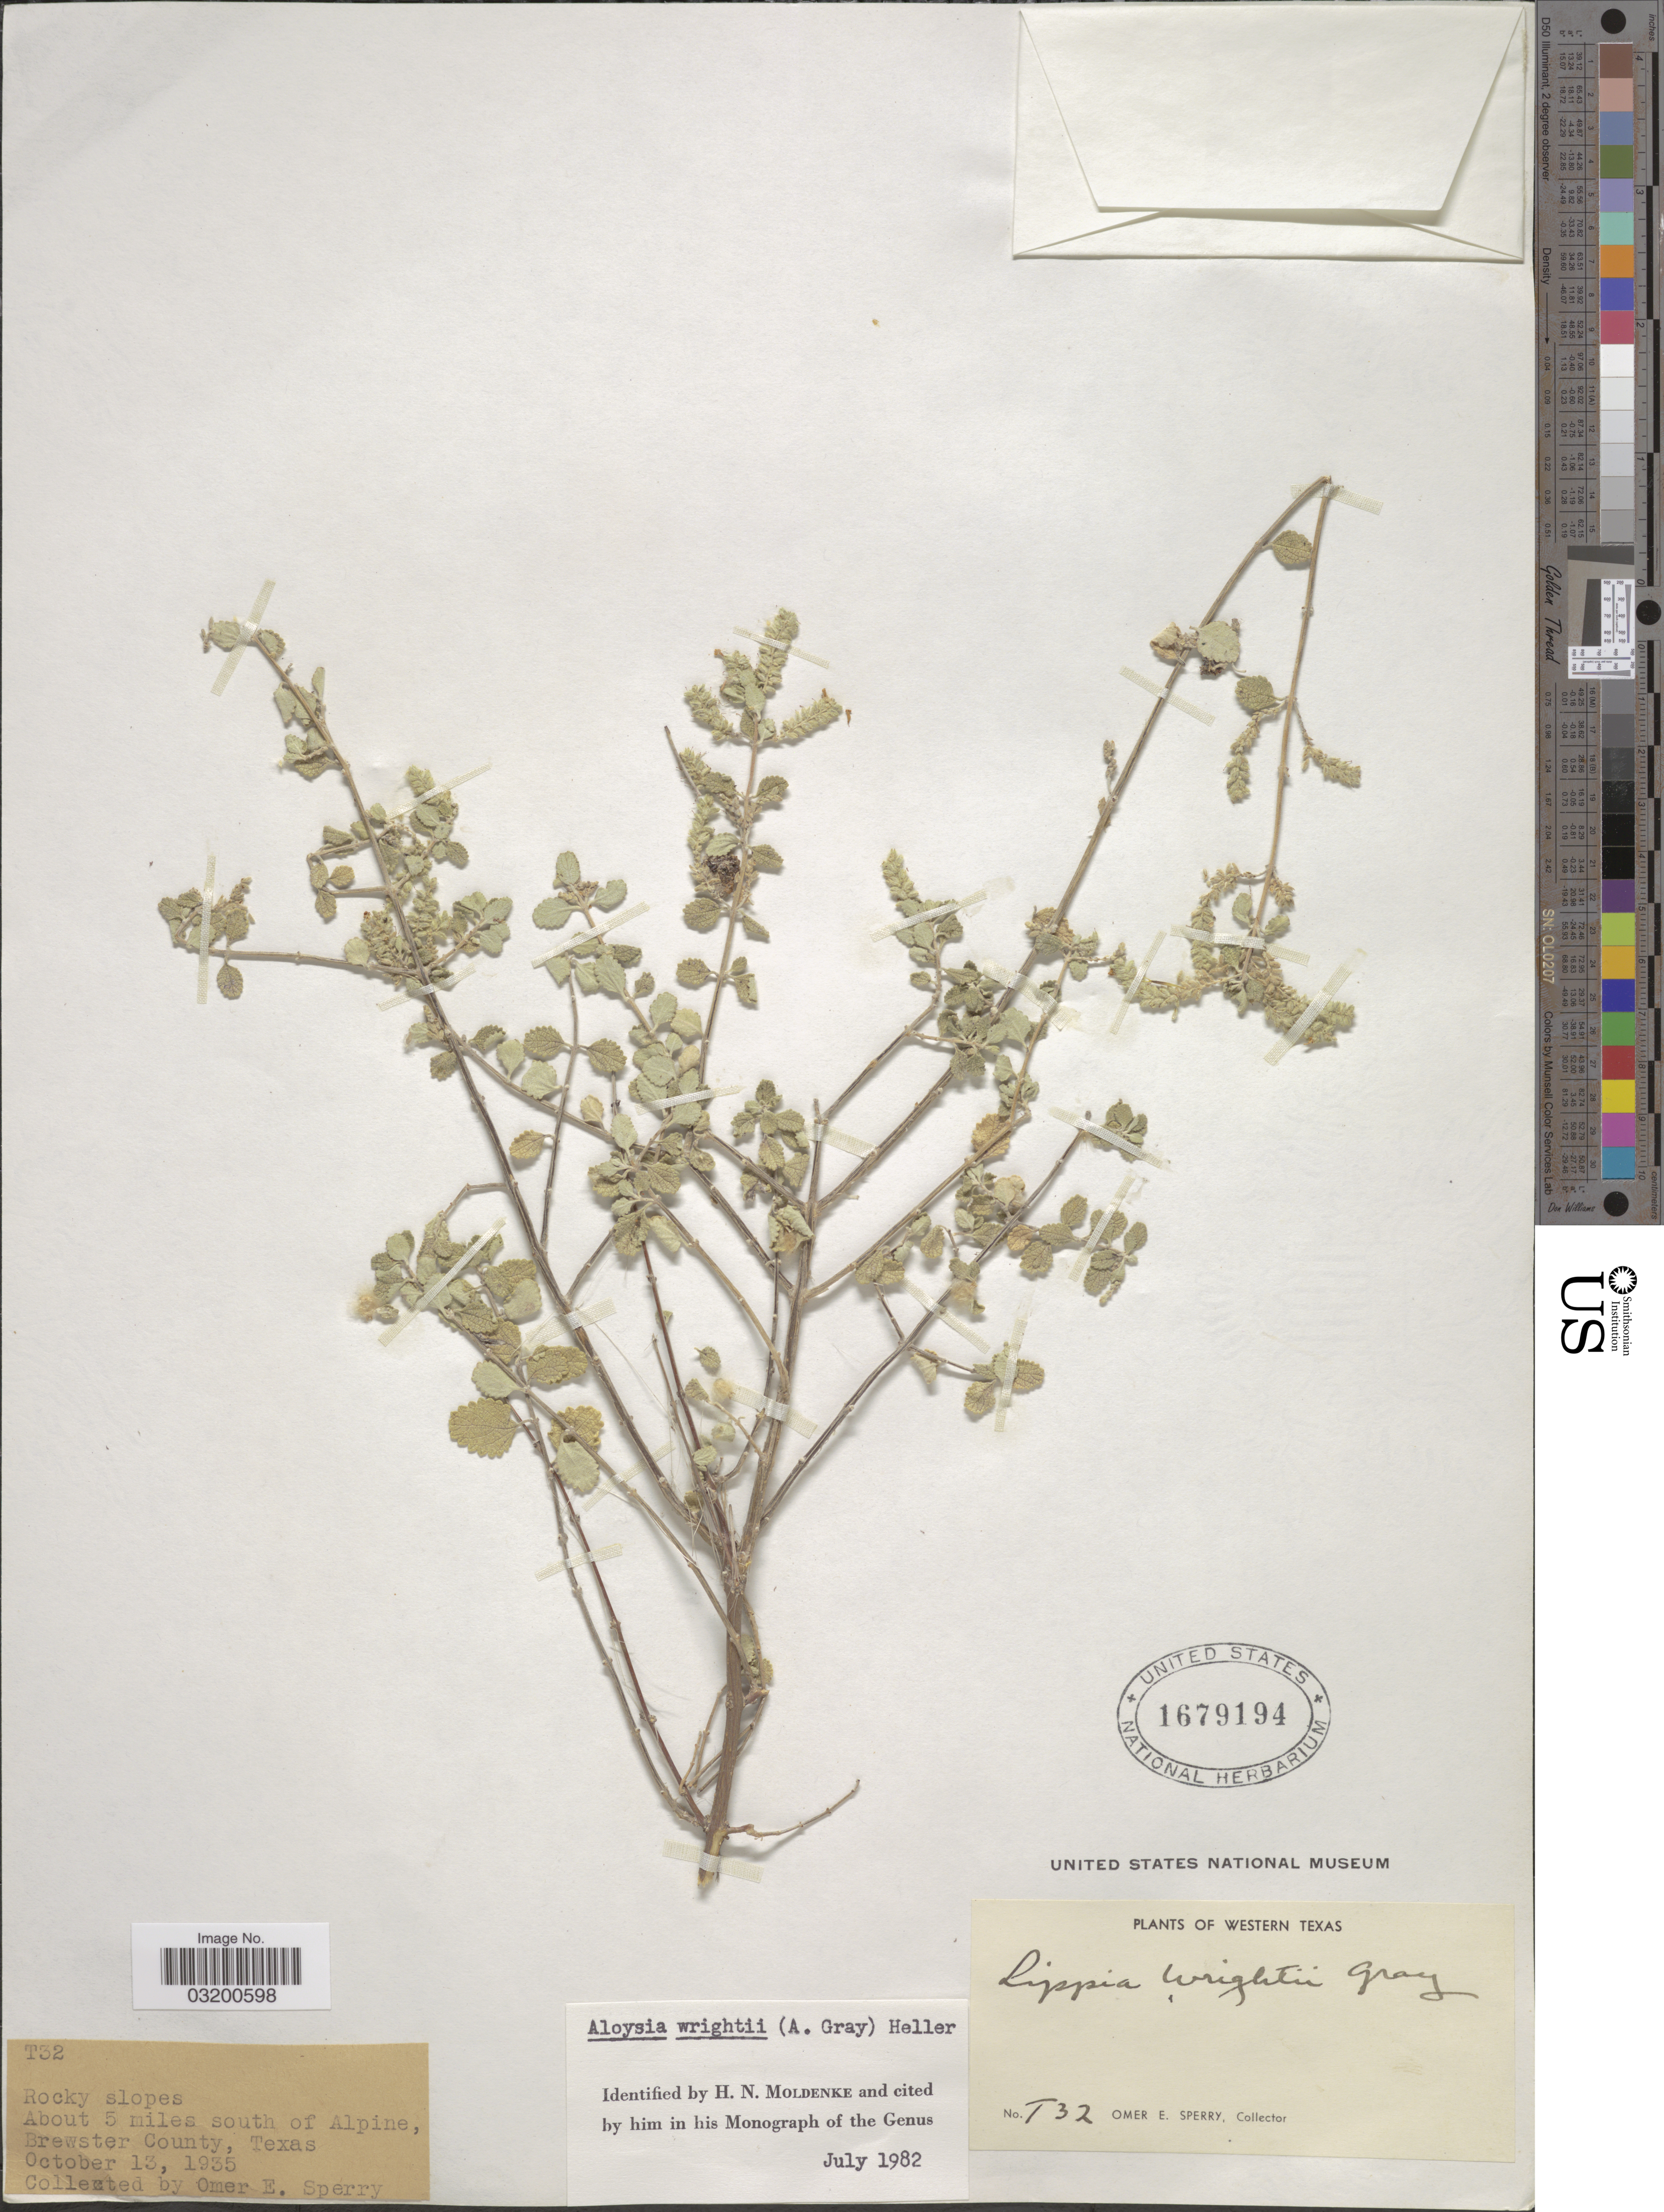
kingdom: Plantae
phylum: Tracheophyta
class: Magnoliopsida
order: Lamiales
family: Verbenaceae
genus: Aloysia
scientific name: Aloysia wrightii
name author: A. Heller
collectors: O. E. Sperry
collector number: T32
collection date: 1935-10-13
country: United States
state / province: Texas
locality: Western Texas. About 5 miles south of Alpine, Brewster County.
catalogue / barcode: US 1679194